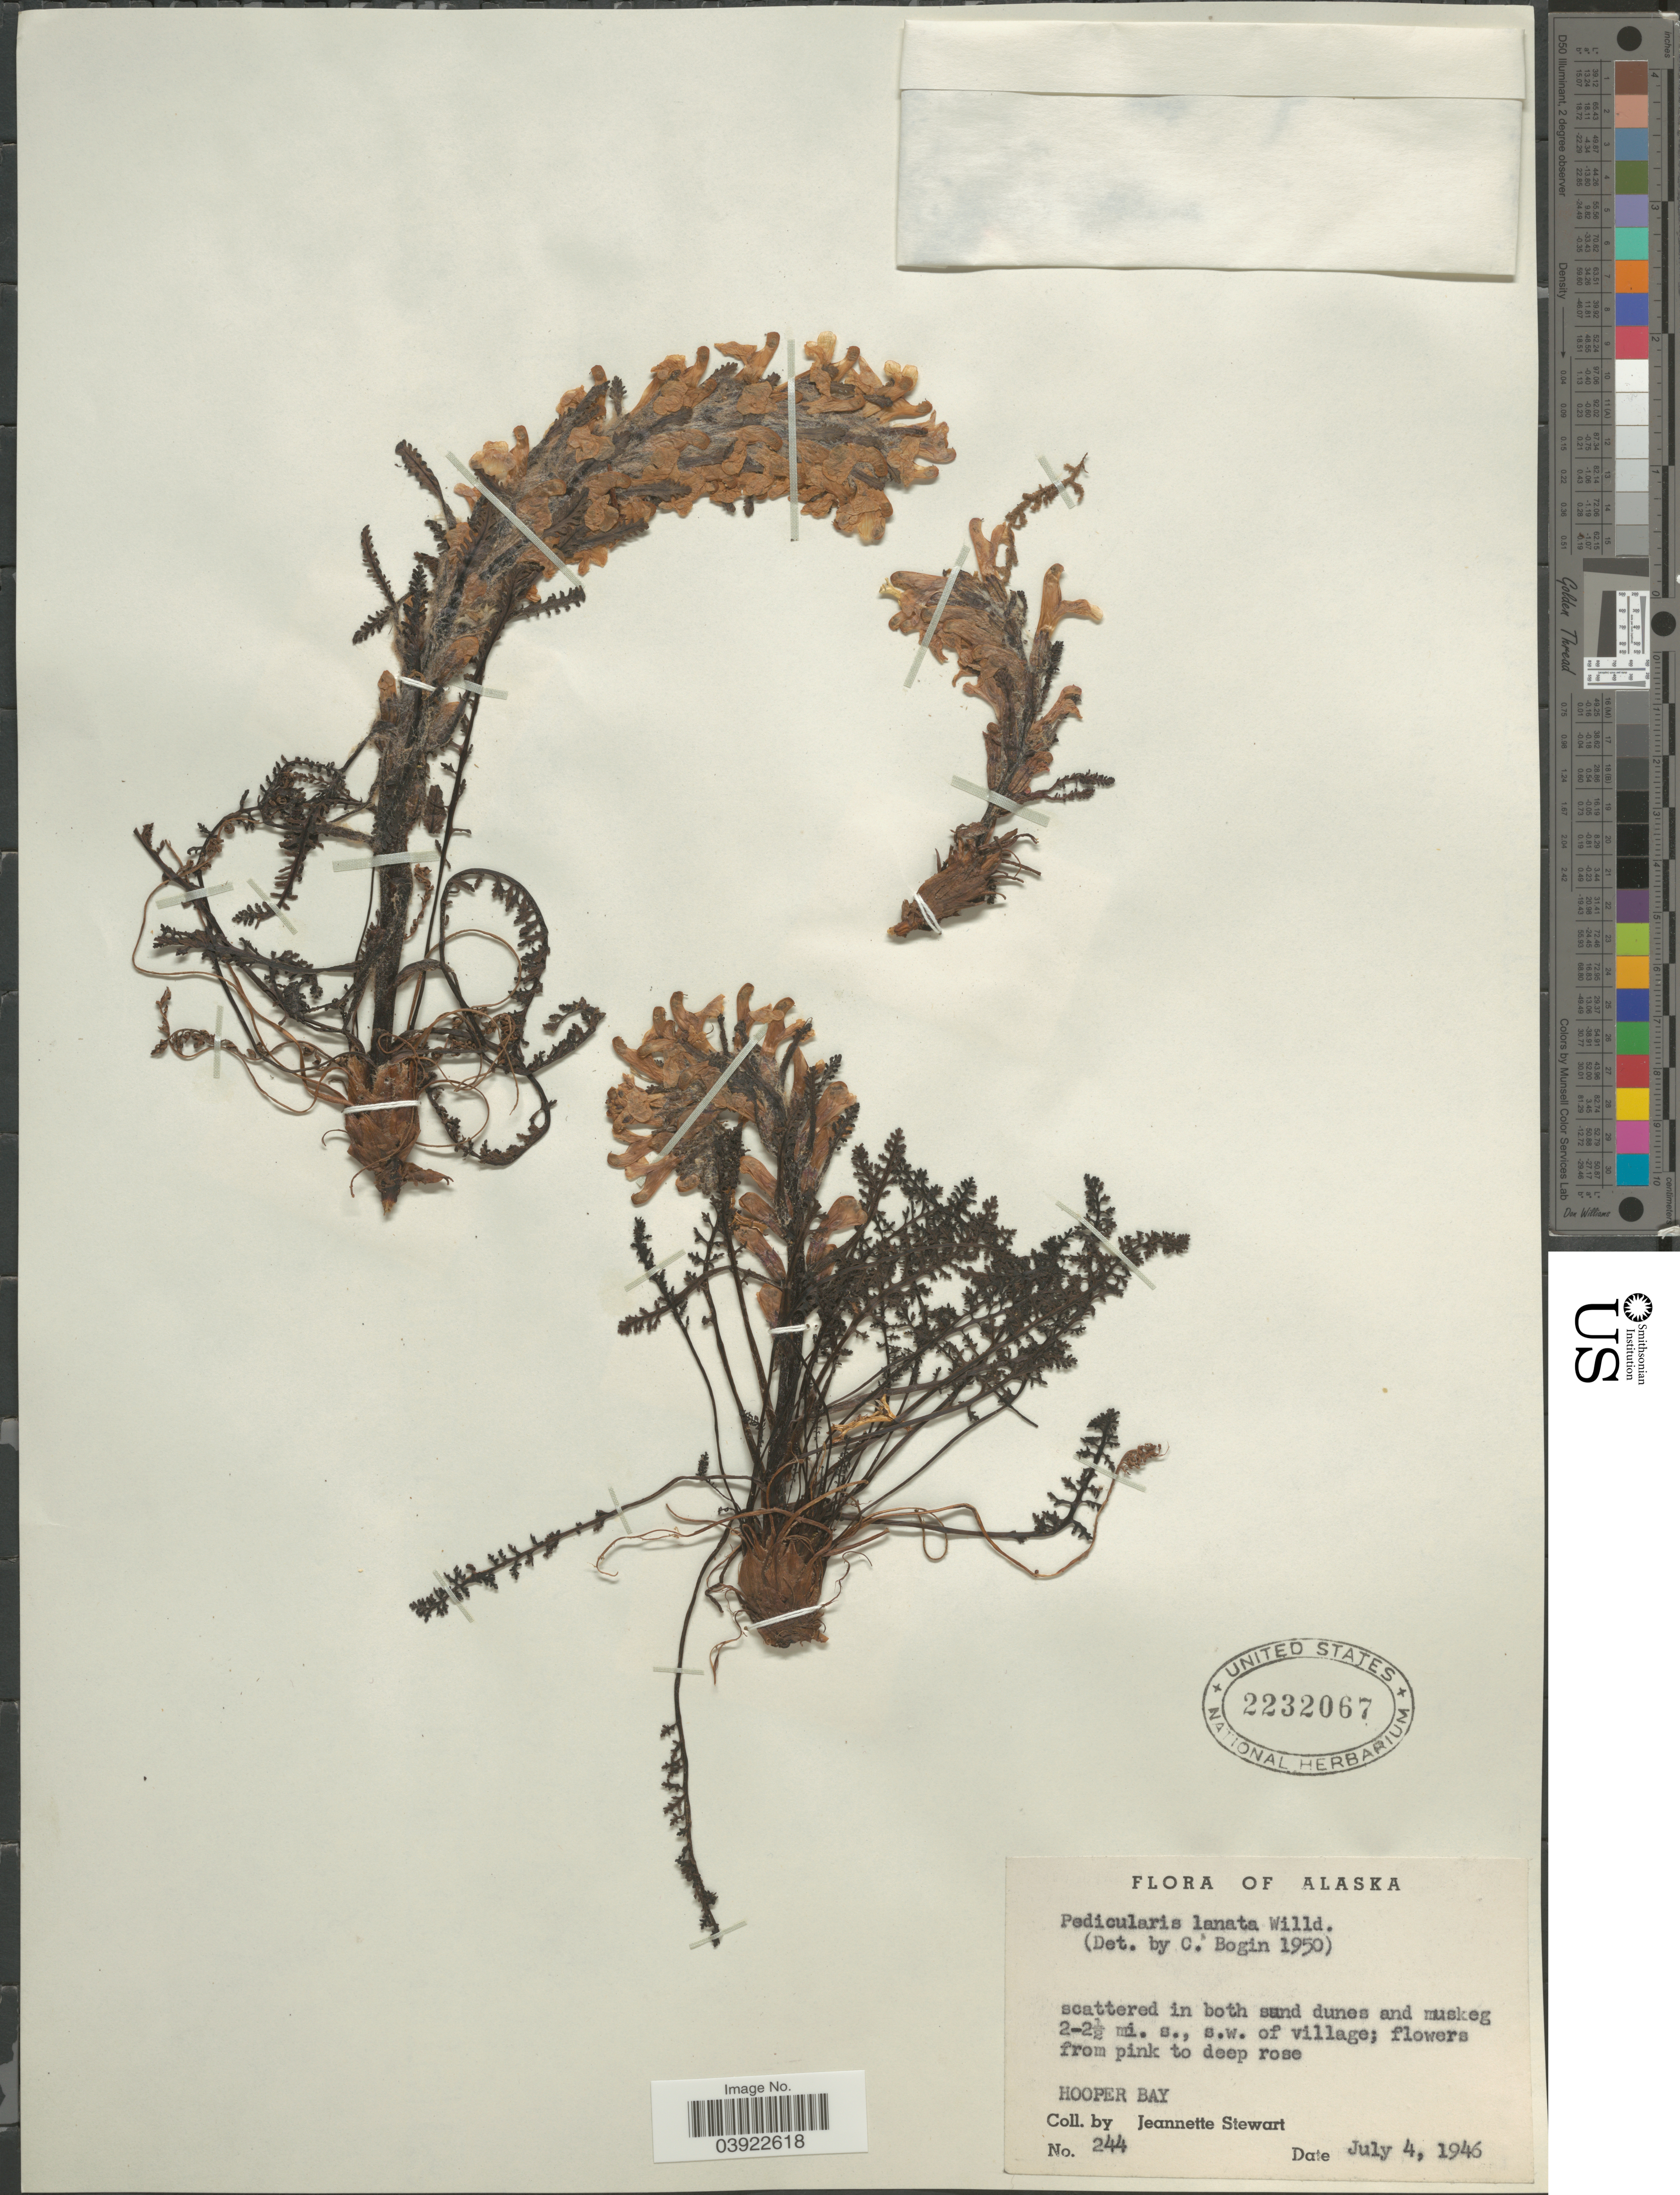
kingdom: Plantae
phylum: Tracheophyta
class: Magnoliopsida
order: Lamiales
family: Orobanchaceae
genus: Pedicularis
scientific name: Pedicularis lanata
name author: Willd. ex Cham. & Schltdl.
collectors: J. Stewart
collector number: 244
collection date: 1946-07-04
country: United States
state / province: Alaska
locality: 2-2½ mi. s., s.w. of village. Hooper Bay.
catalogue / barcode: US 2232067